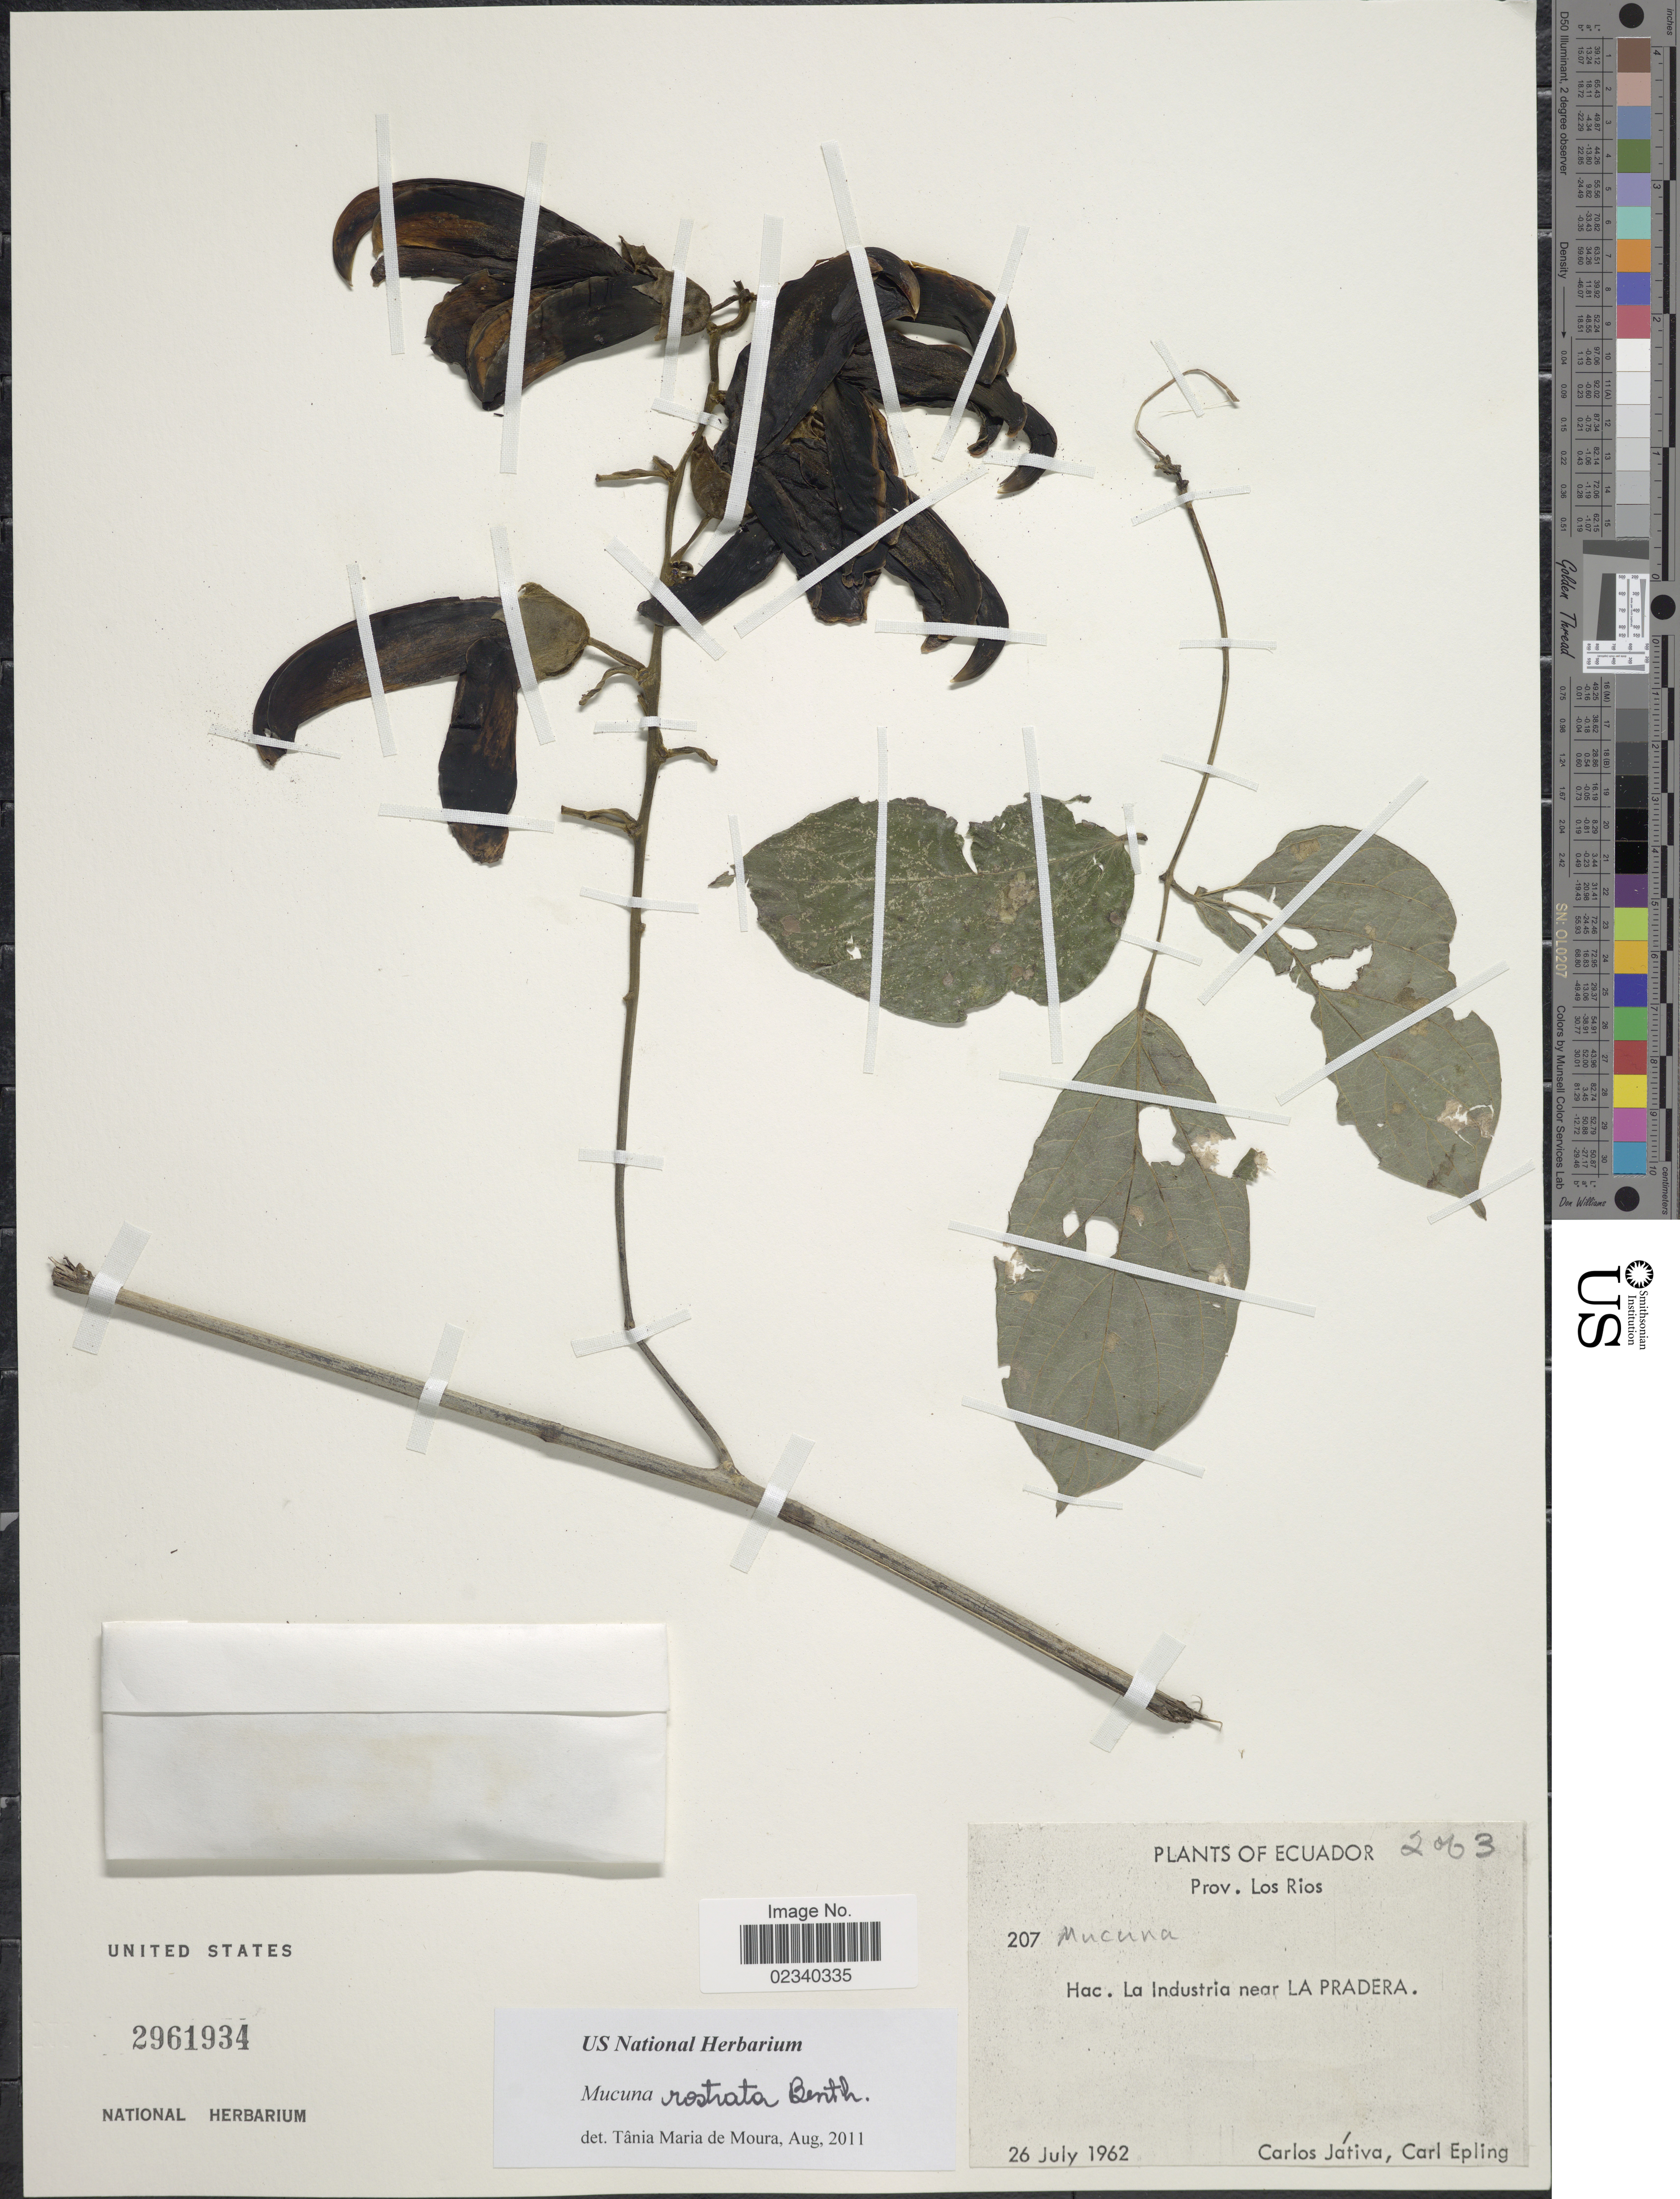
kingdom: Plantae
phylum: Tracheophyta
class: Magnoliopsida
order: Fabales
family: Fabaceae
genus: Mucuna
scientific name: Mucuna rostrata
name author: Benth.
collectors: C. D. Játiva & C. C. Epling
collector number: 207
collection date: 1962-07-26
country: Ecuador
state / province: Los Ríos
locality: Prov. Los Rios. La Industria near La Pradera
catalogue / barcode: US 2961934